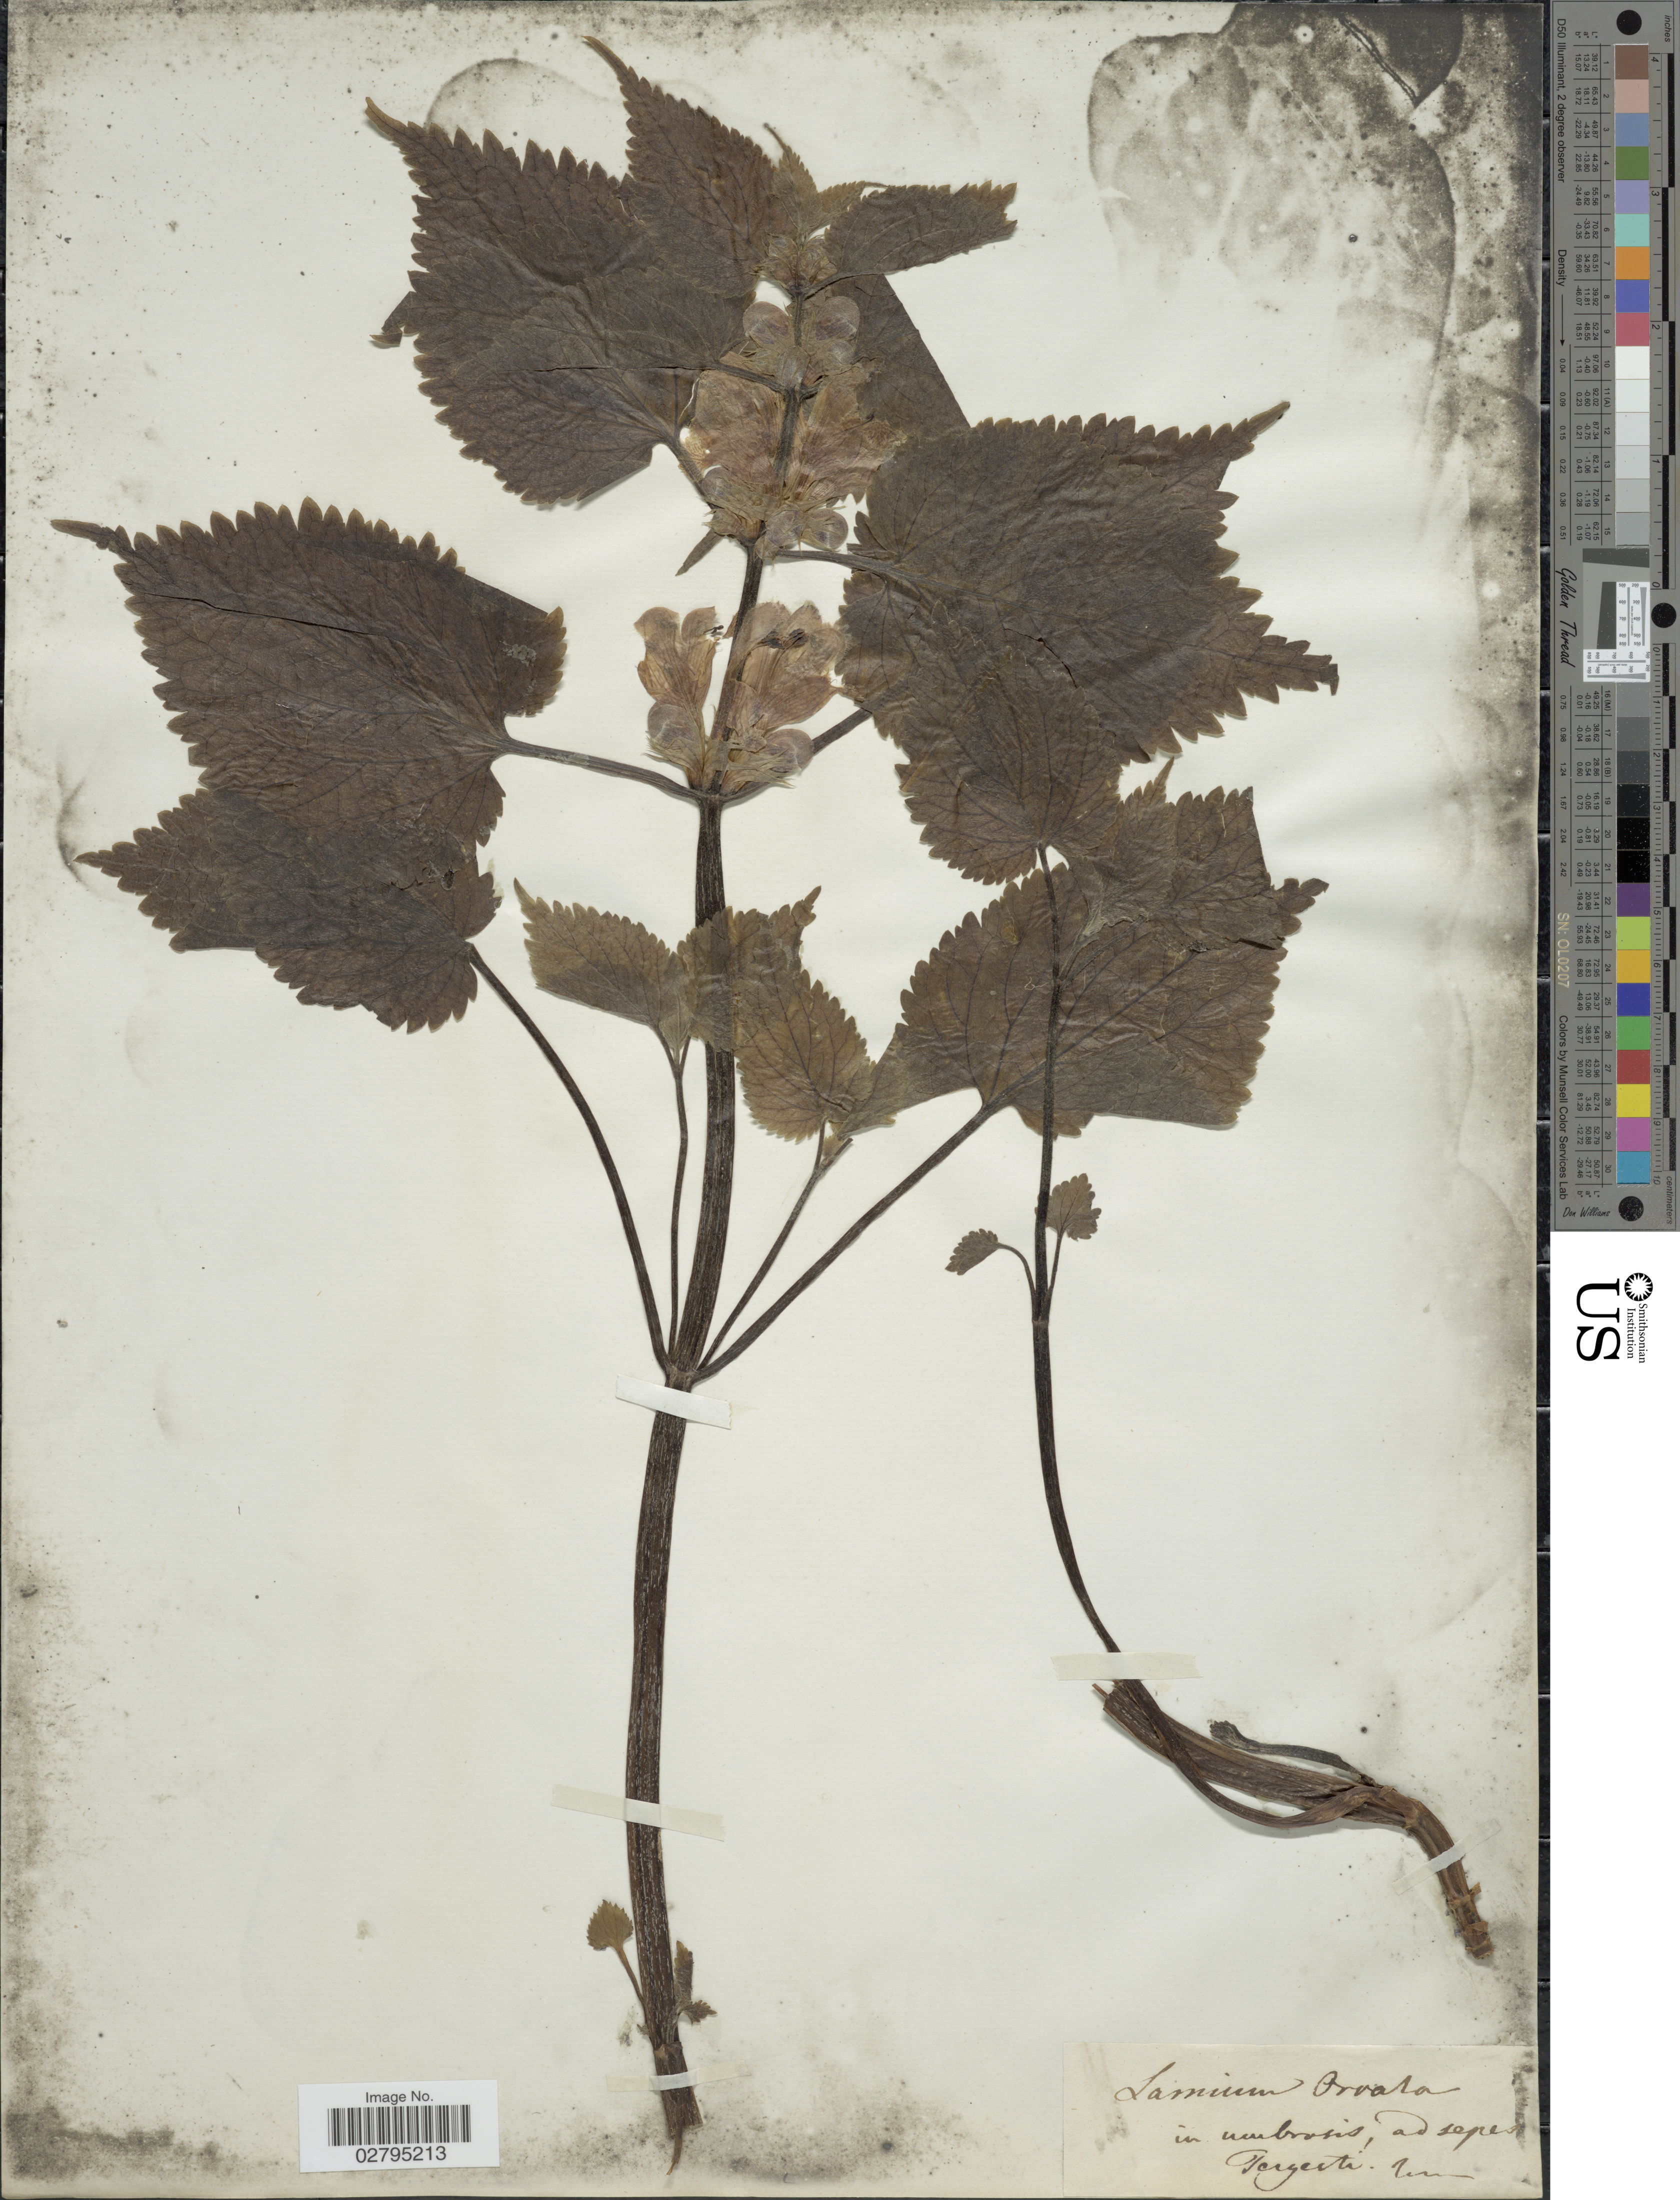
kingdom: Plantae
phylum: Tracheophyta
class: Magnoliopsida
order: Lamiales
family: Lamiaceae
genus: Lamium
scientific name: Lamium orvala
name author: L.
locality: In umbrosis ad sepes Pergerti